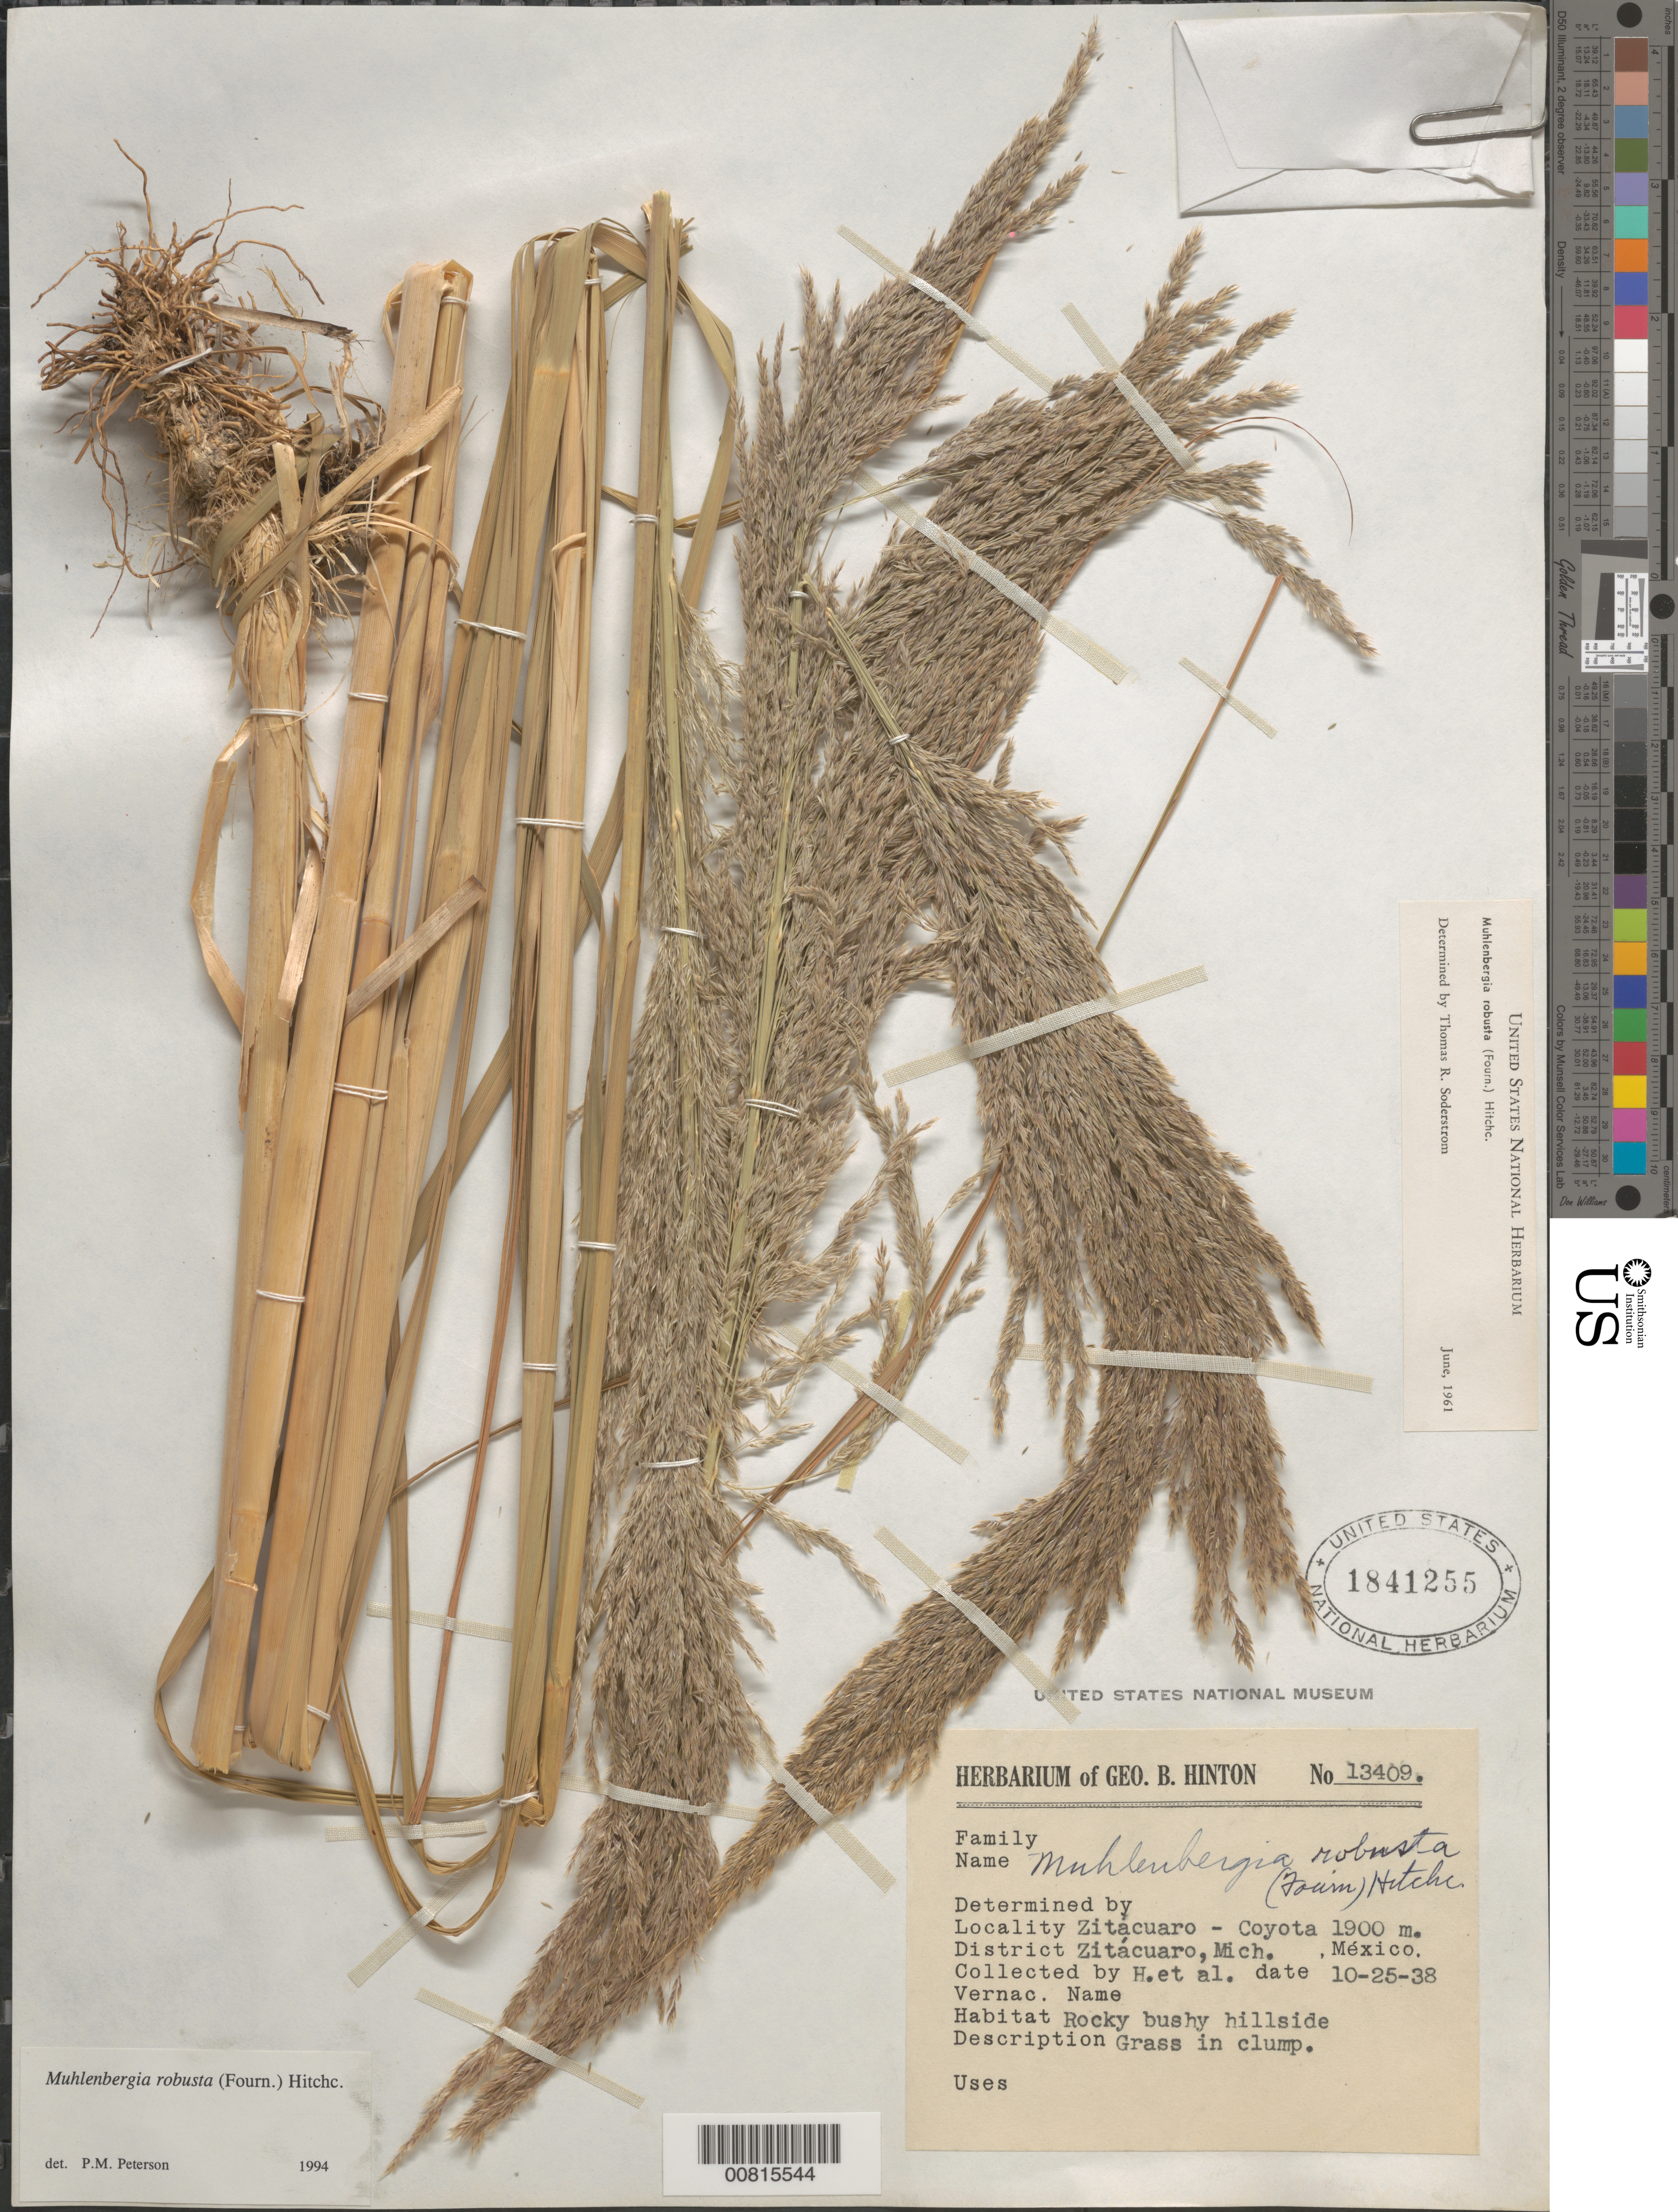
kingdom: Plantae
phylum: Tracheophyta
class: Liliopsida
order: Poales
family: Poaceae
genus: Muhlenbergia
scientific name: Muhlenbergia robusta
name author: (E. Fourn.) Hitchc.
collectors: G. B. Hinton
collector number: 13409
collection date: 1938-10-25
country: Mexico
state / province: Michoacán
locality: Zitacuaro- Coyota, mpio. Zitacuaro, Mich.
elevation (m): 1900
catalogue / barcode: US 1841255